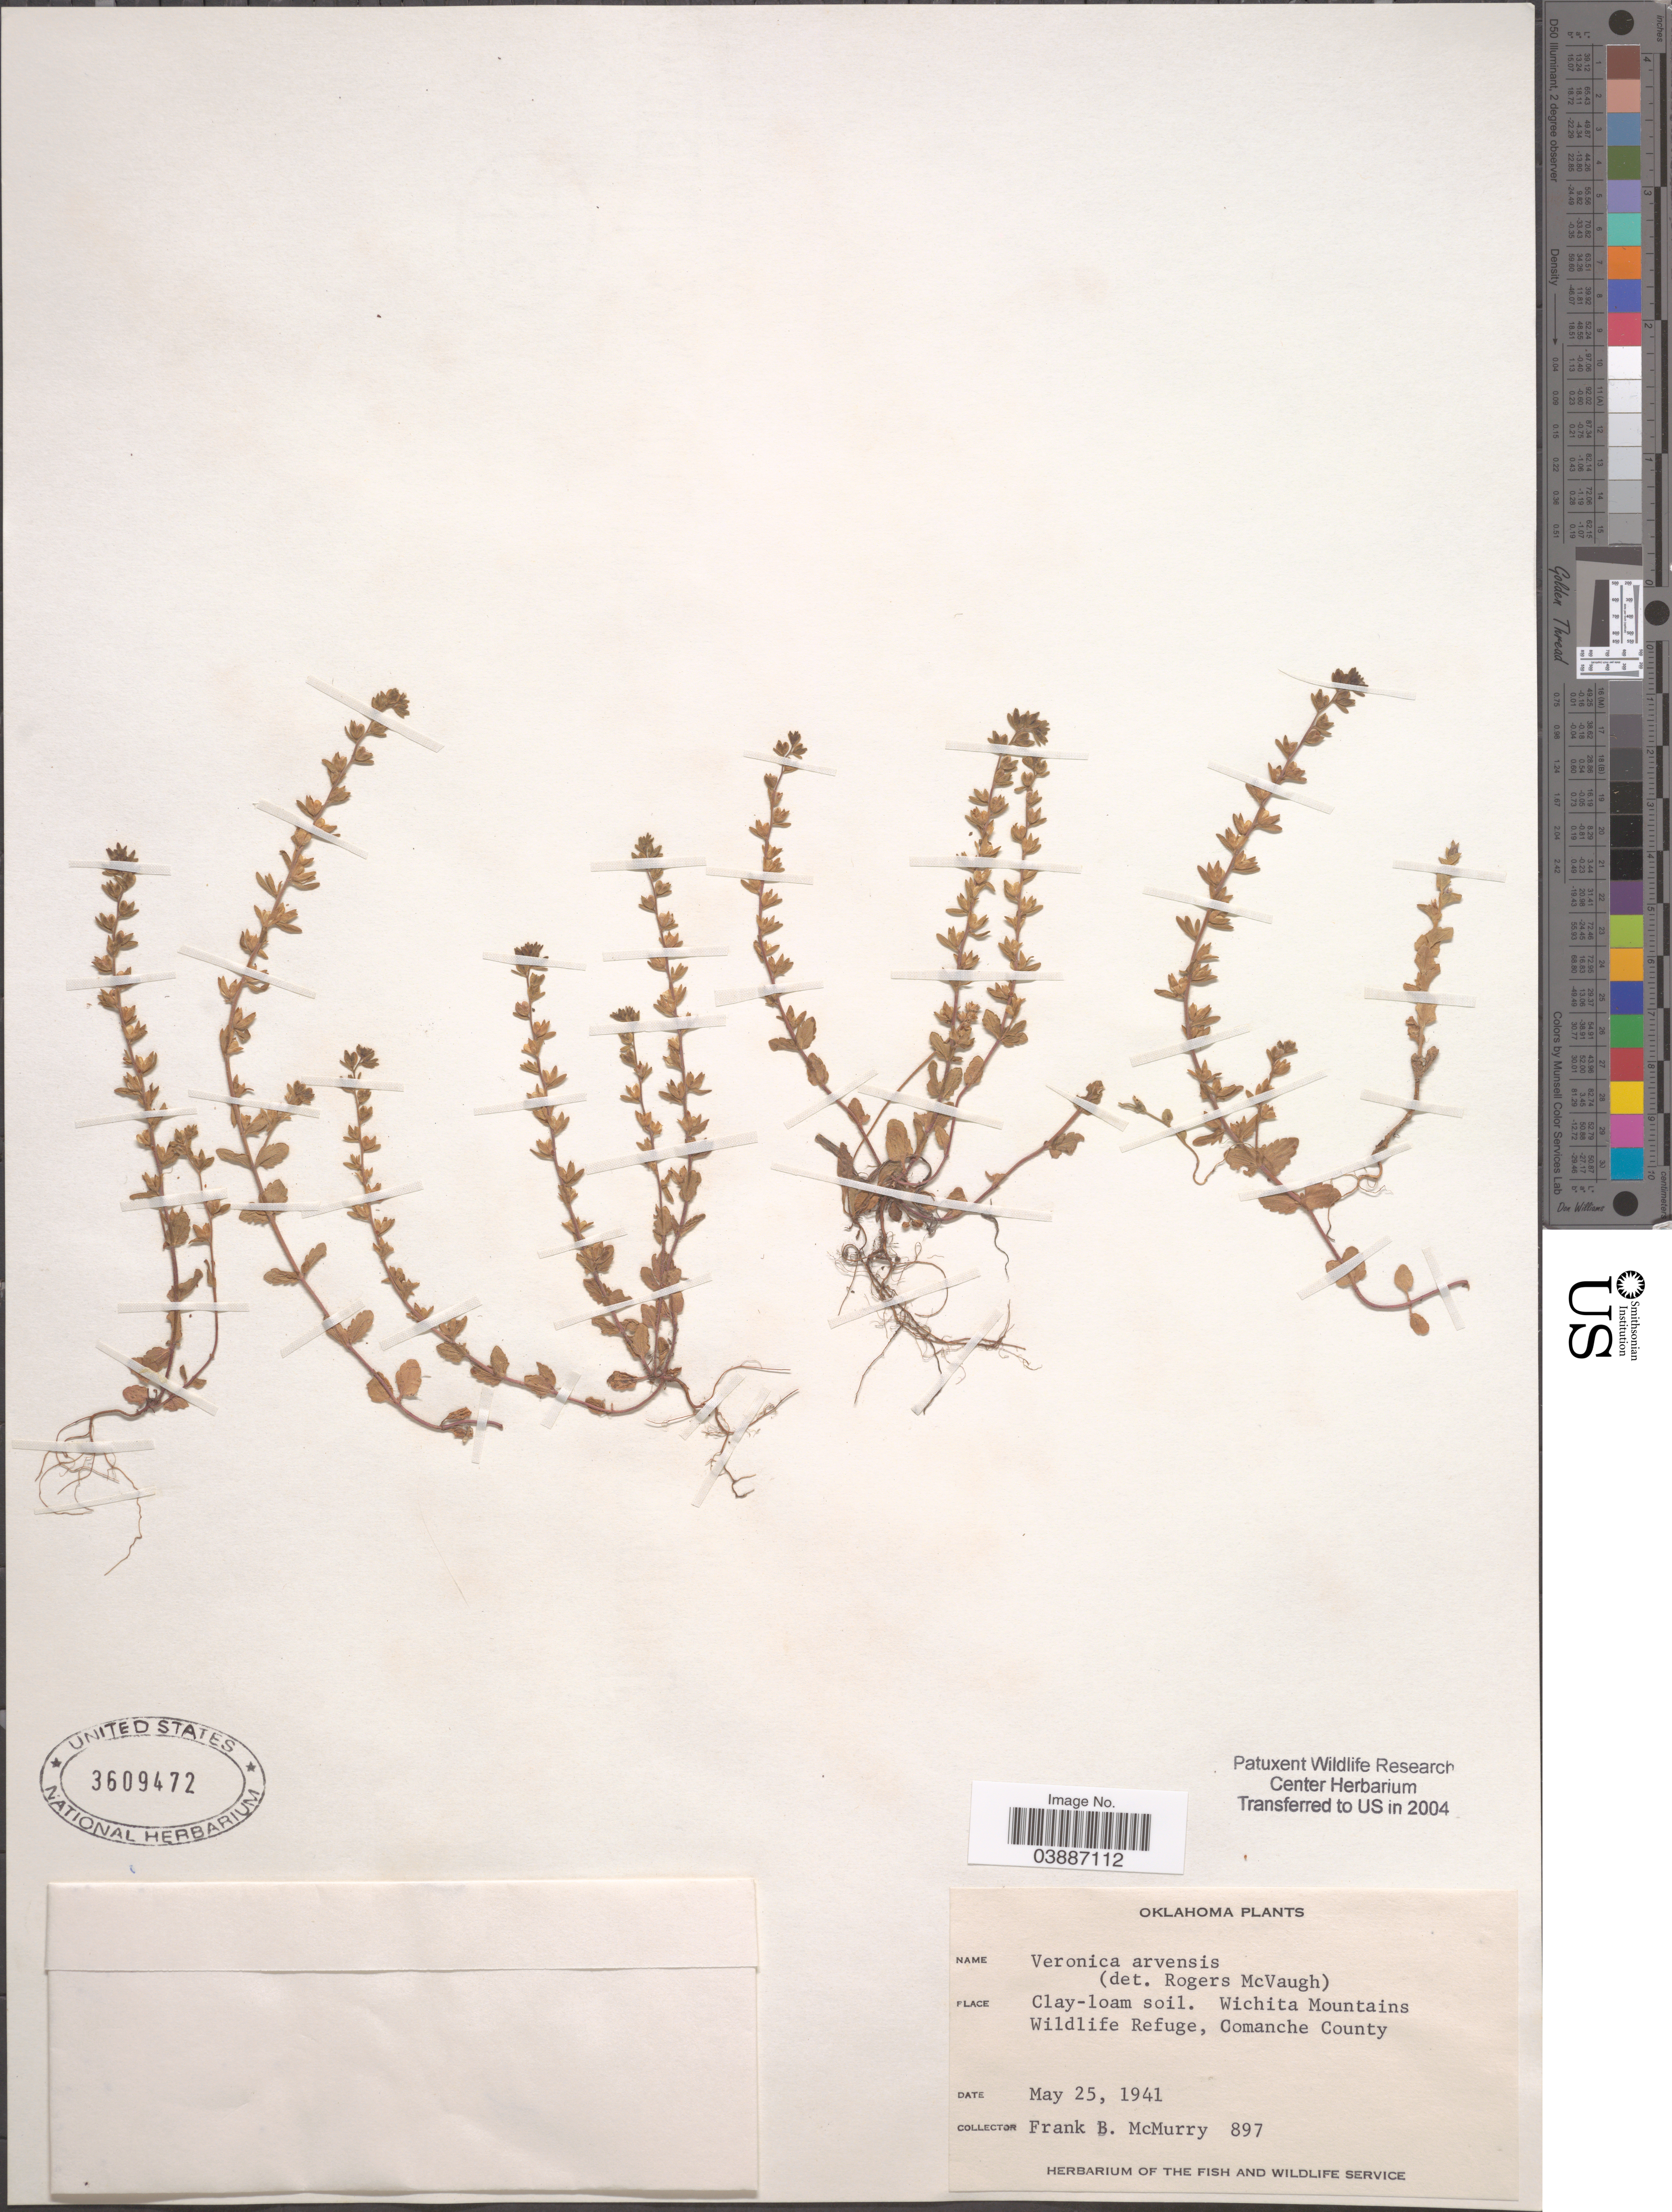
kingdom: Plantae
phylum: Tracheophyta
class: Magnoliopsida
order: Lamiales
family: Plantaginaceae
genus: Veronica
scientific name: Veronica arvensis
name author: L.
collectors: F. B. McMurry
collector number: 897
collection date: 1941-05-25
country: United States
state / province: Oklahoma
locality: Wichita Mountains Wildlife Refuge, Comanche County.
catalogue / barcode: US 3609472